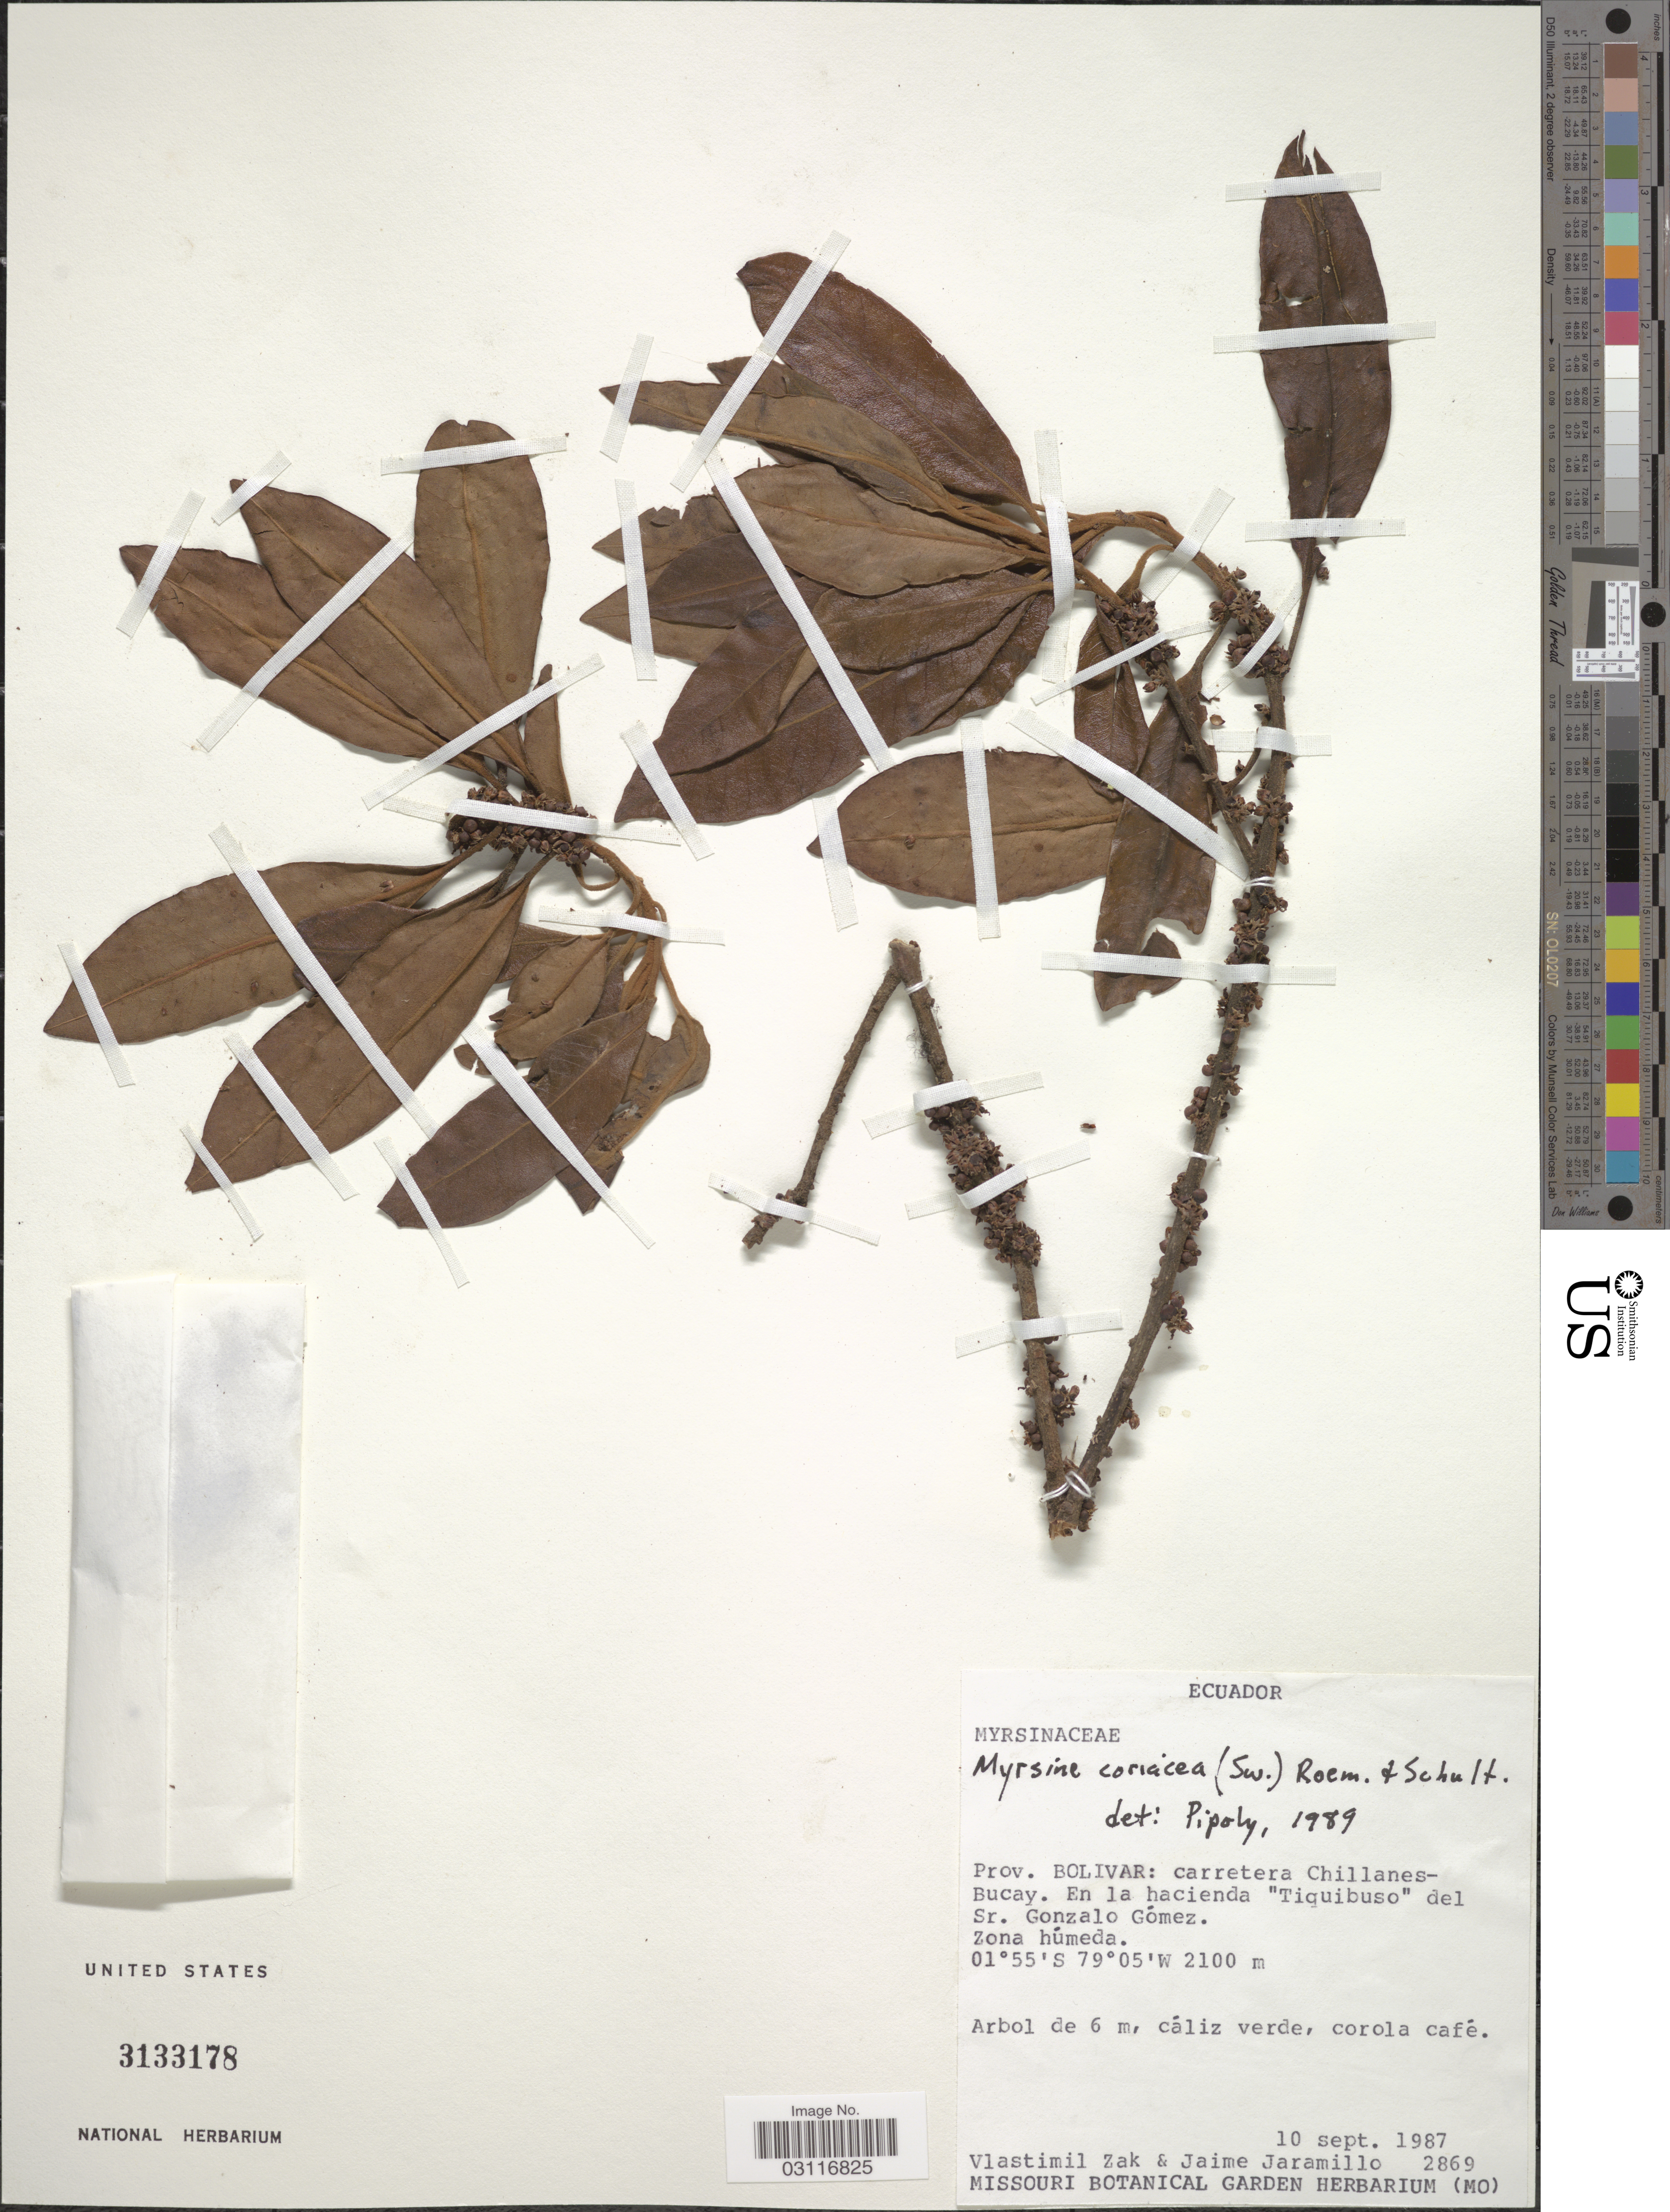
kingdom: Plantae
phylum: Tracheophyta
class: Magnoliopsida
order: Ericales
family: Primulaceae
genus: Myrsine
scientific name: Myrsine coriacea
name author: (Sw.) R. Br. ex Roem. & Schult.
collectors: V. Zak & J. Jaramillo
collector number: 2869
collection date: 1987-09-10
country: Ecuador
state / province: Bolívar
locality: Carretera Chillanes-Bucay. En la hacienda "Tiquibuso" del Sr. Gonzalo Gómez.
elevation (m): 2100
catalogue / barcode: US 3133178